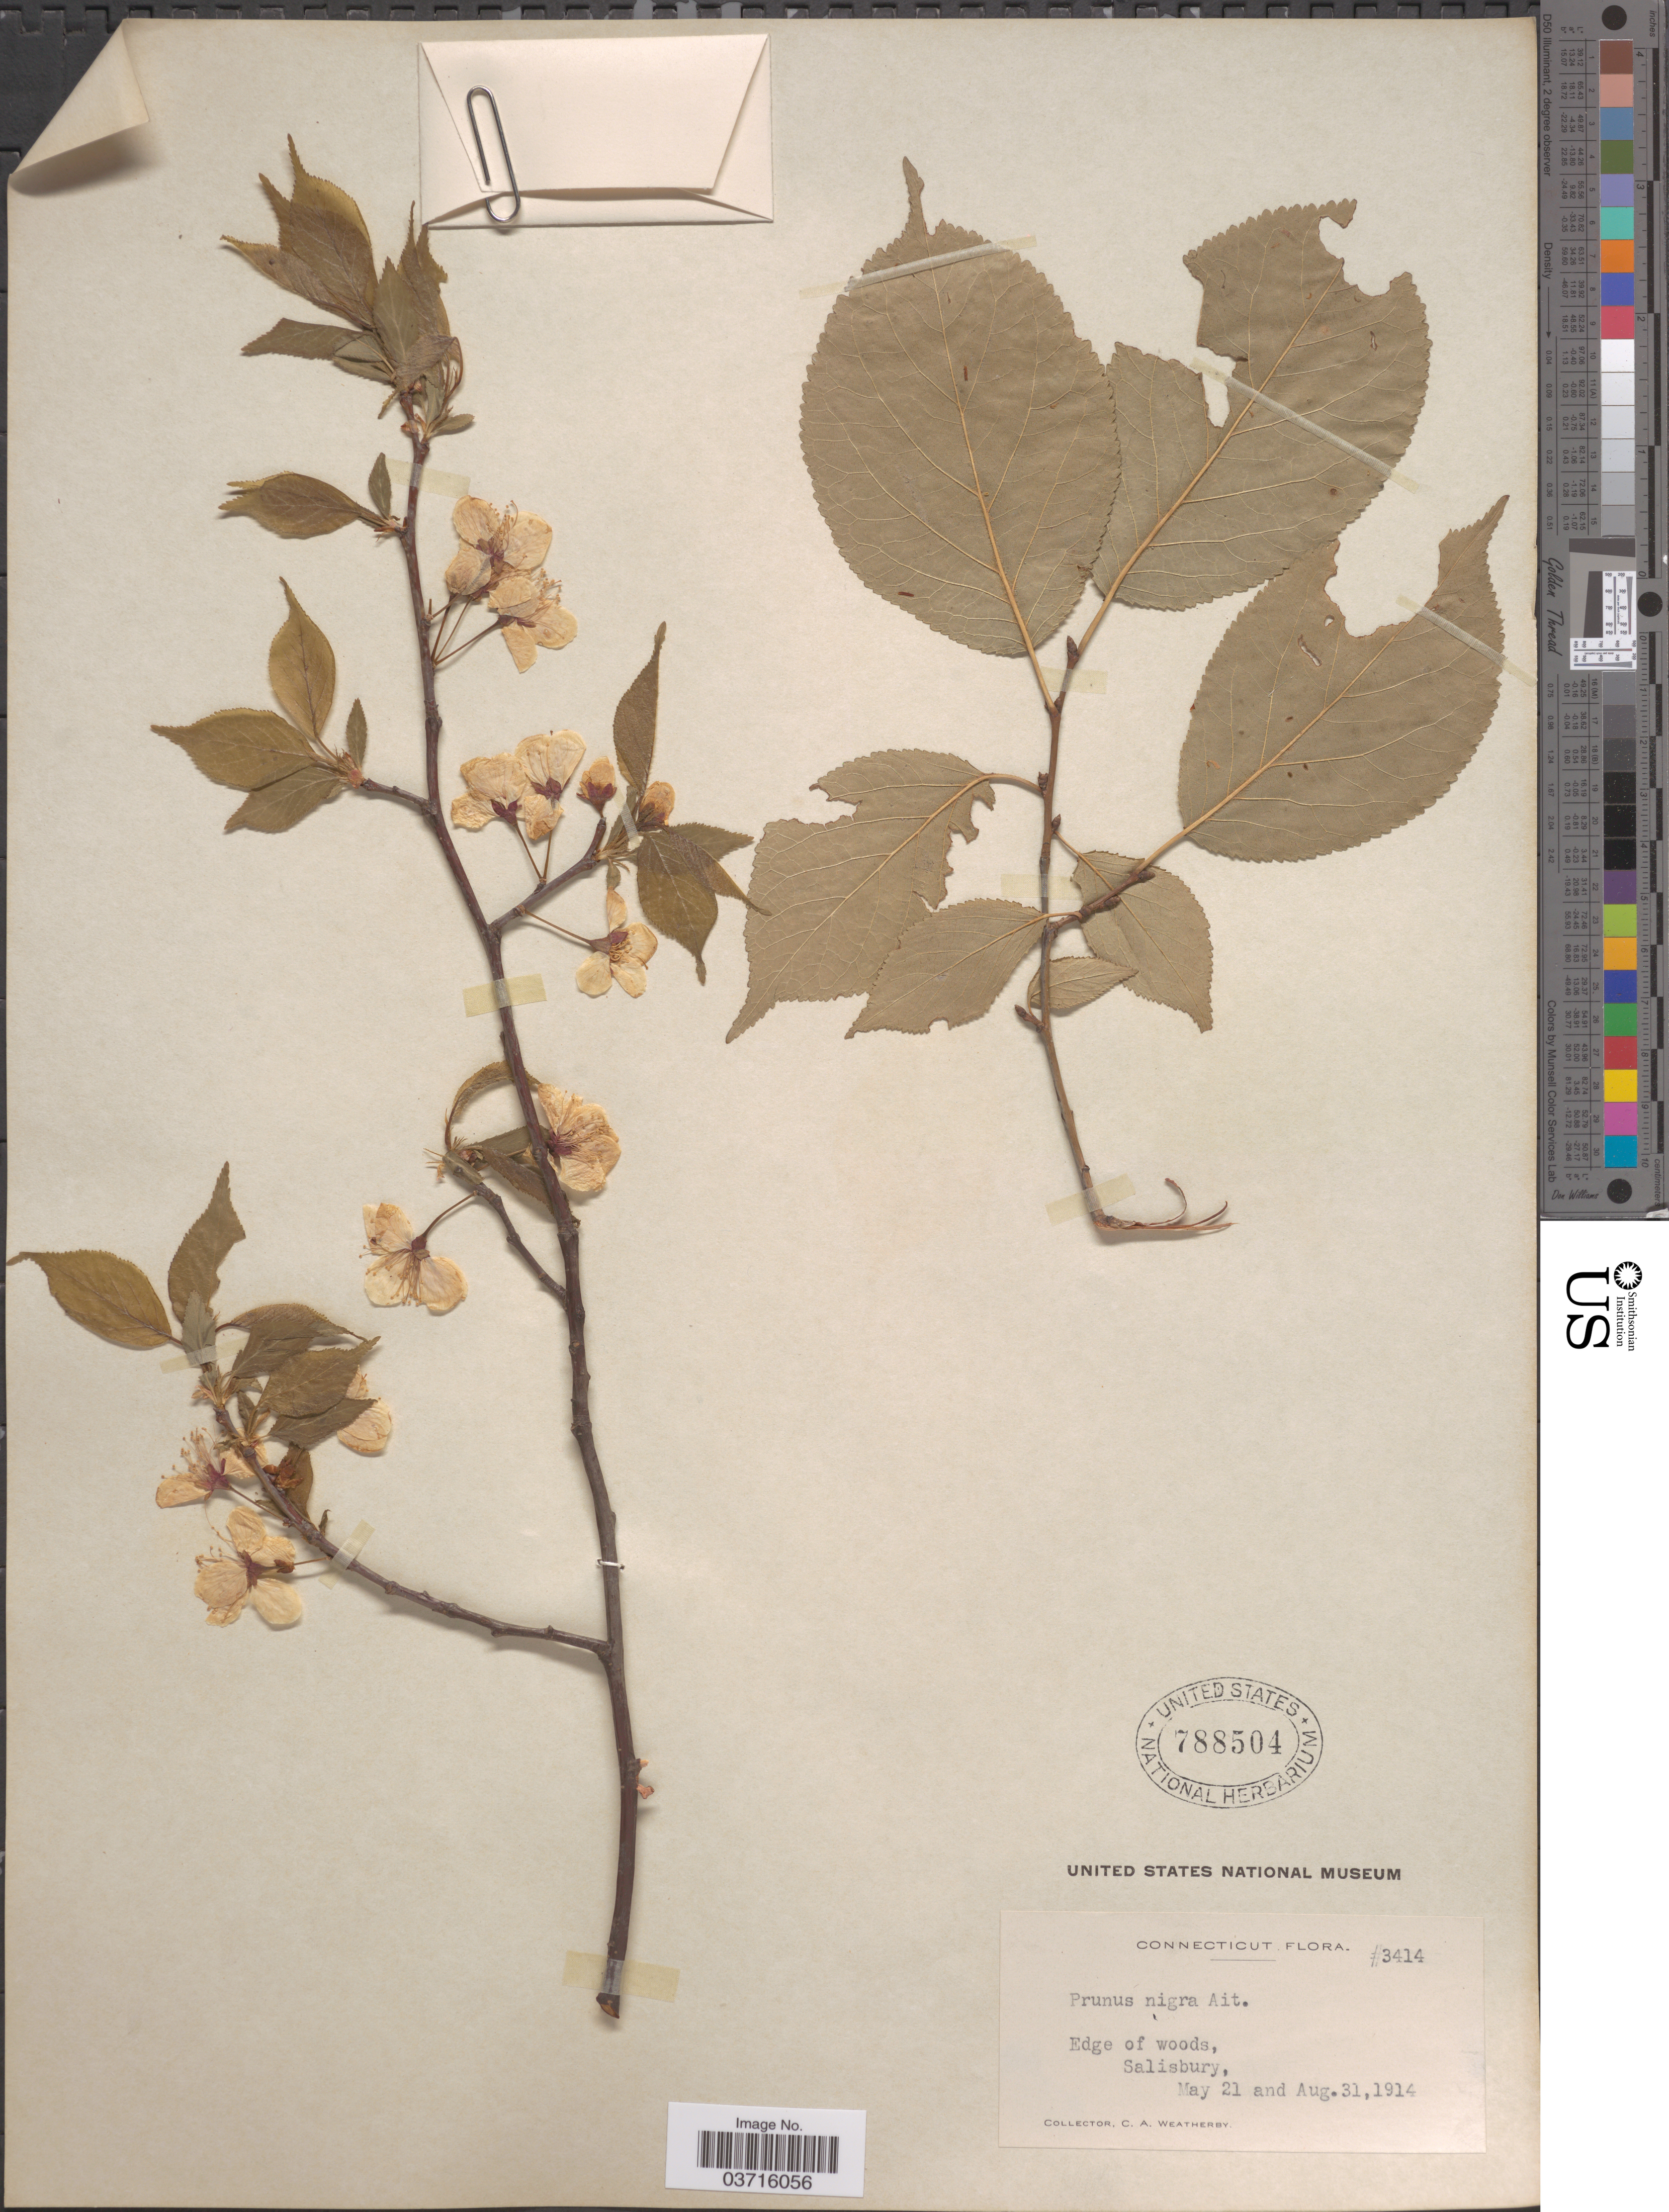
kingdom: Plantae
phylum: Tracheophyta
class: Magnoliopsida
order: Rosales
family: Rosaceae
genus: Prunus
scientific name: Prunus nigra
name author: Wight & Hedrick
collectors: C. A. Weatherby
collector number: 3414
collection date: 1914-05-21/1914-08-31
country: United States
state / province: Connecticut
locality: Edge of woods, Salisbury.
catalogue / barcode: US 788504